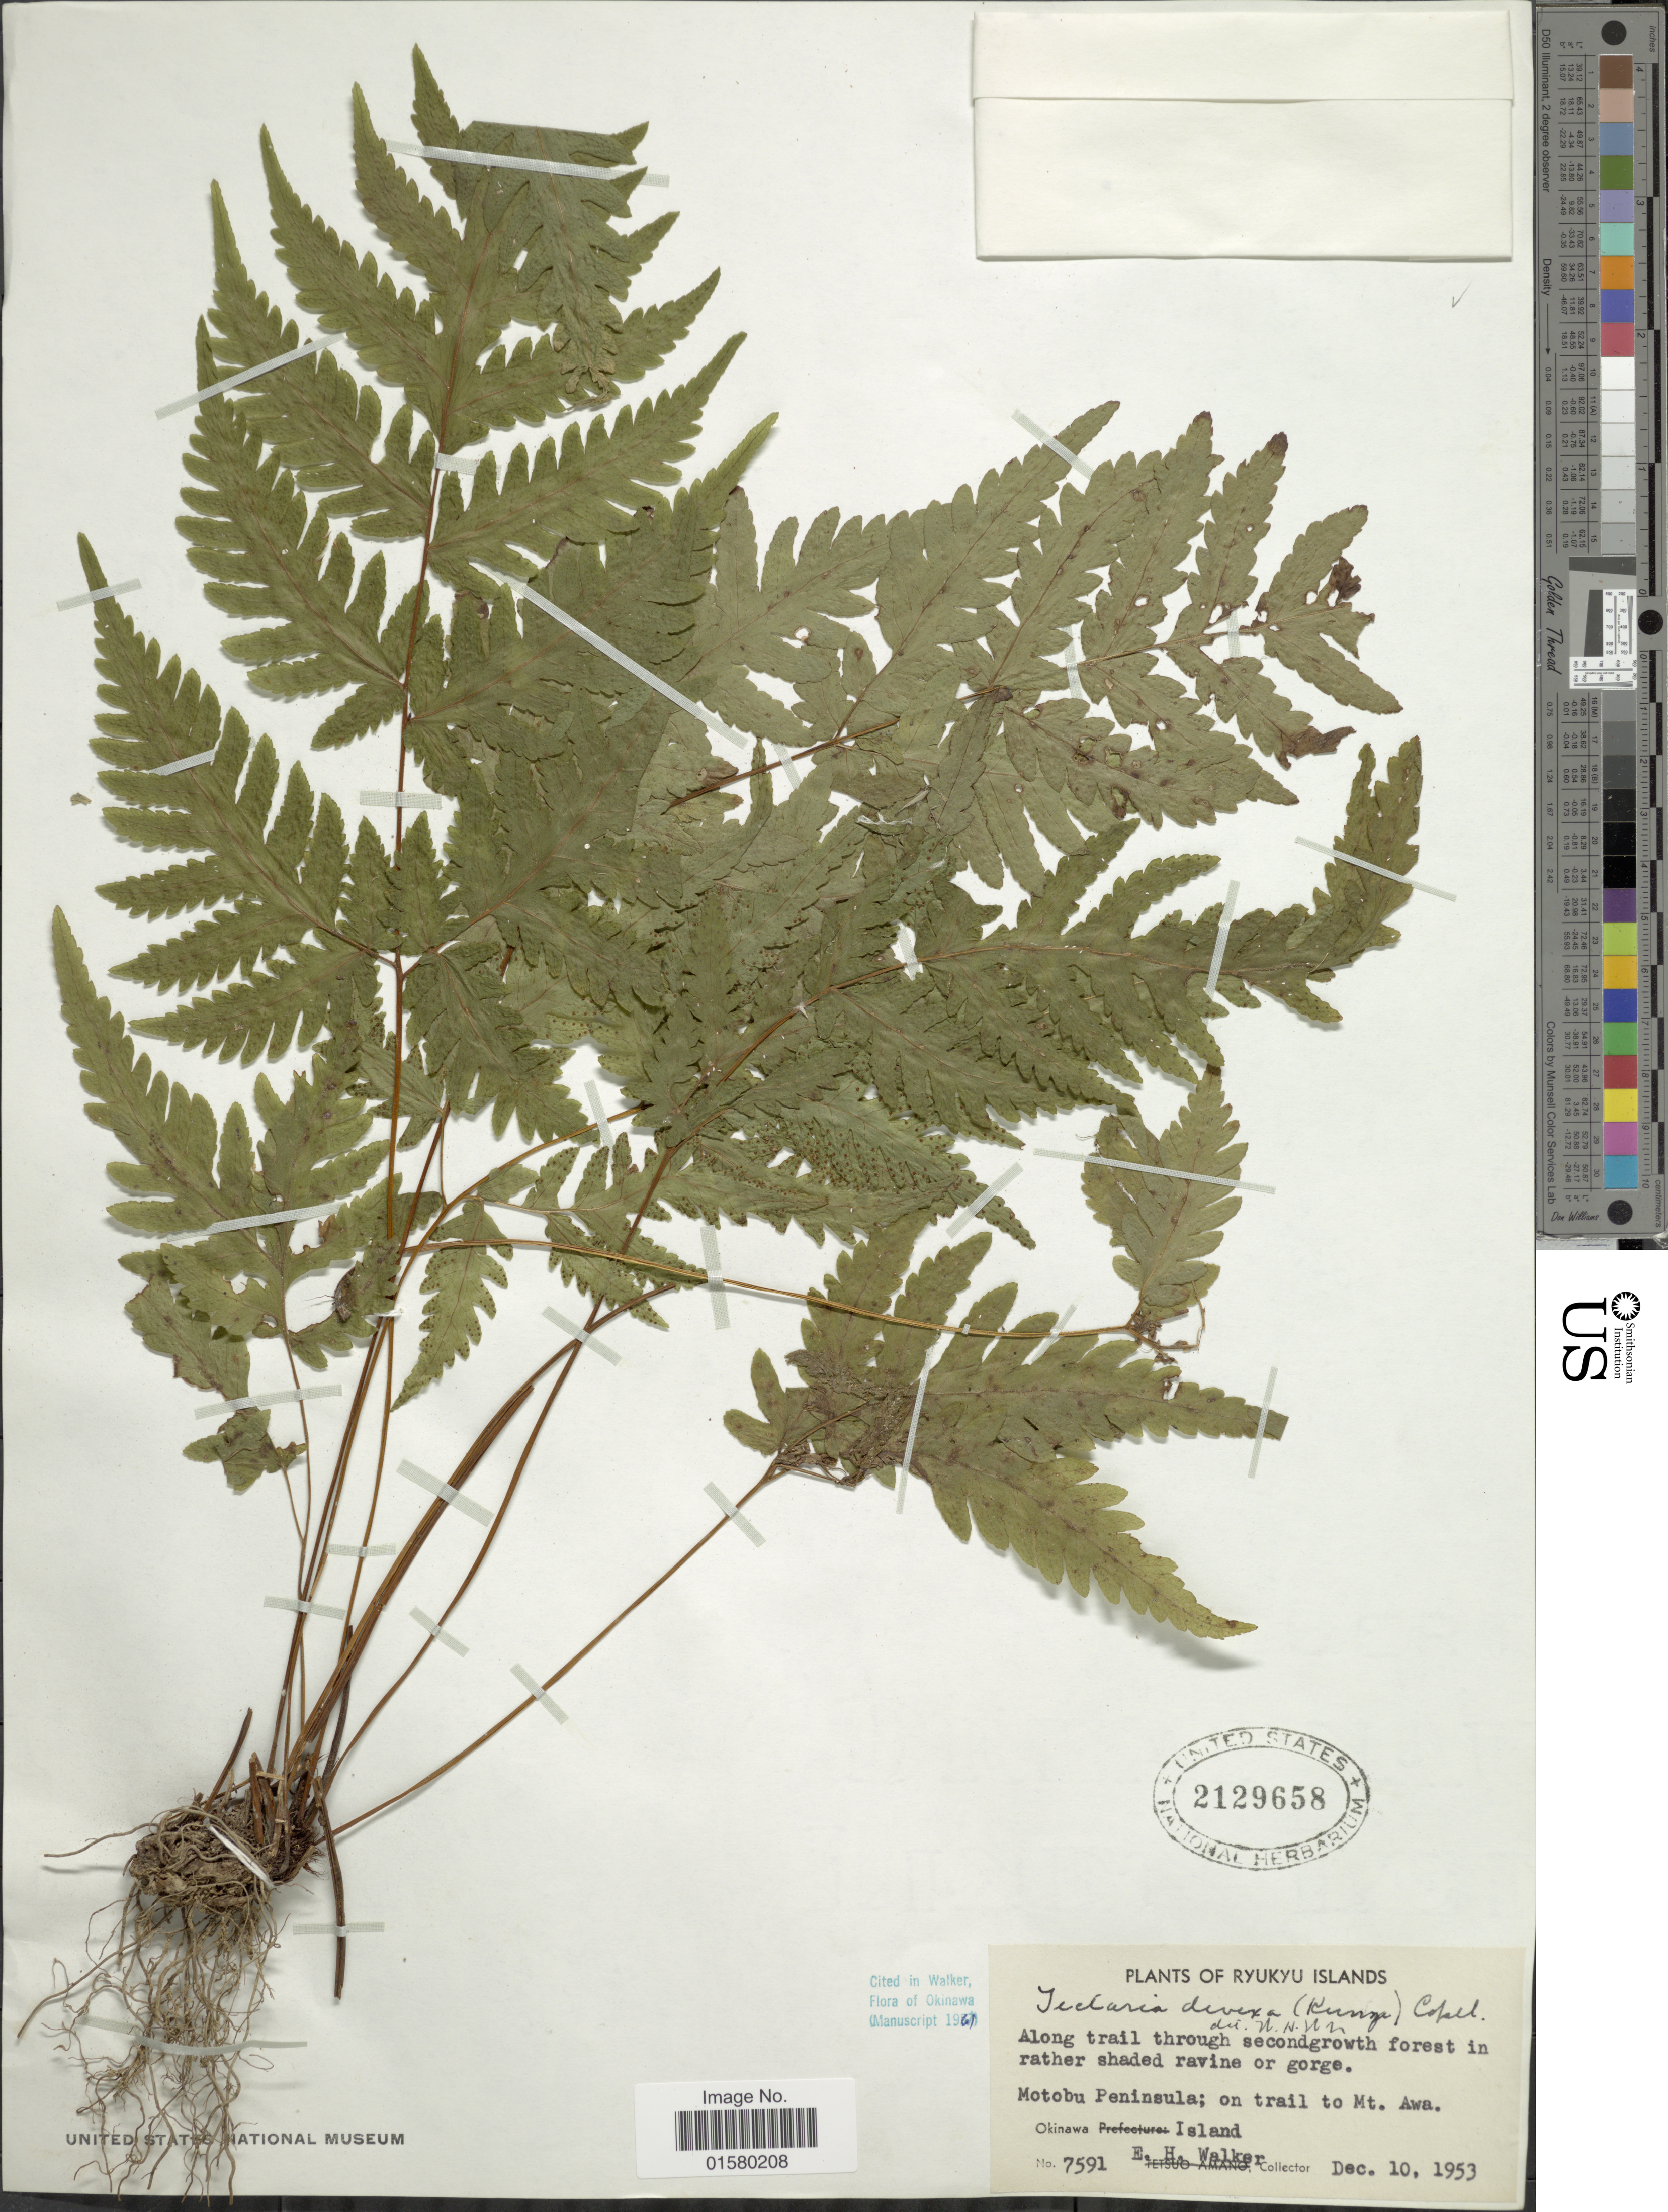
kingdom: Plantae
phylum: Tracheophyta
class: Polypodiopsida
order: Polypodiales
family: Tectariaceae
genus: Tectaria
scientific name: Tectaria devexa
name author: (Kunze) Copel.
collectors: E. H. Walker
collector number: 7591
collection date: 1953-12-10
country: Japan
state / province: Okinawa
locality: Ryukyu Islands, Motobu Peninsula; on trail to Mt. Awa, okinawa Island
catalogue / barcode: US 2129658